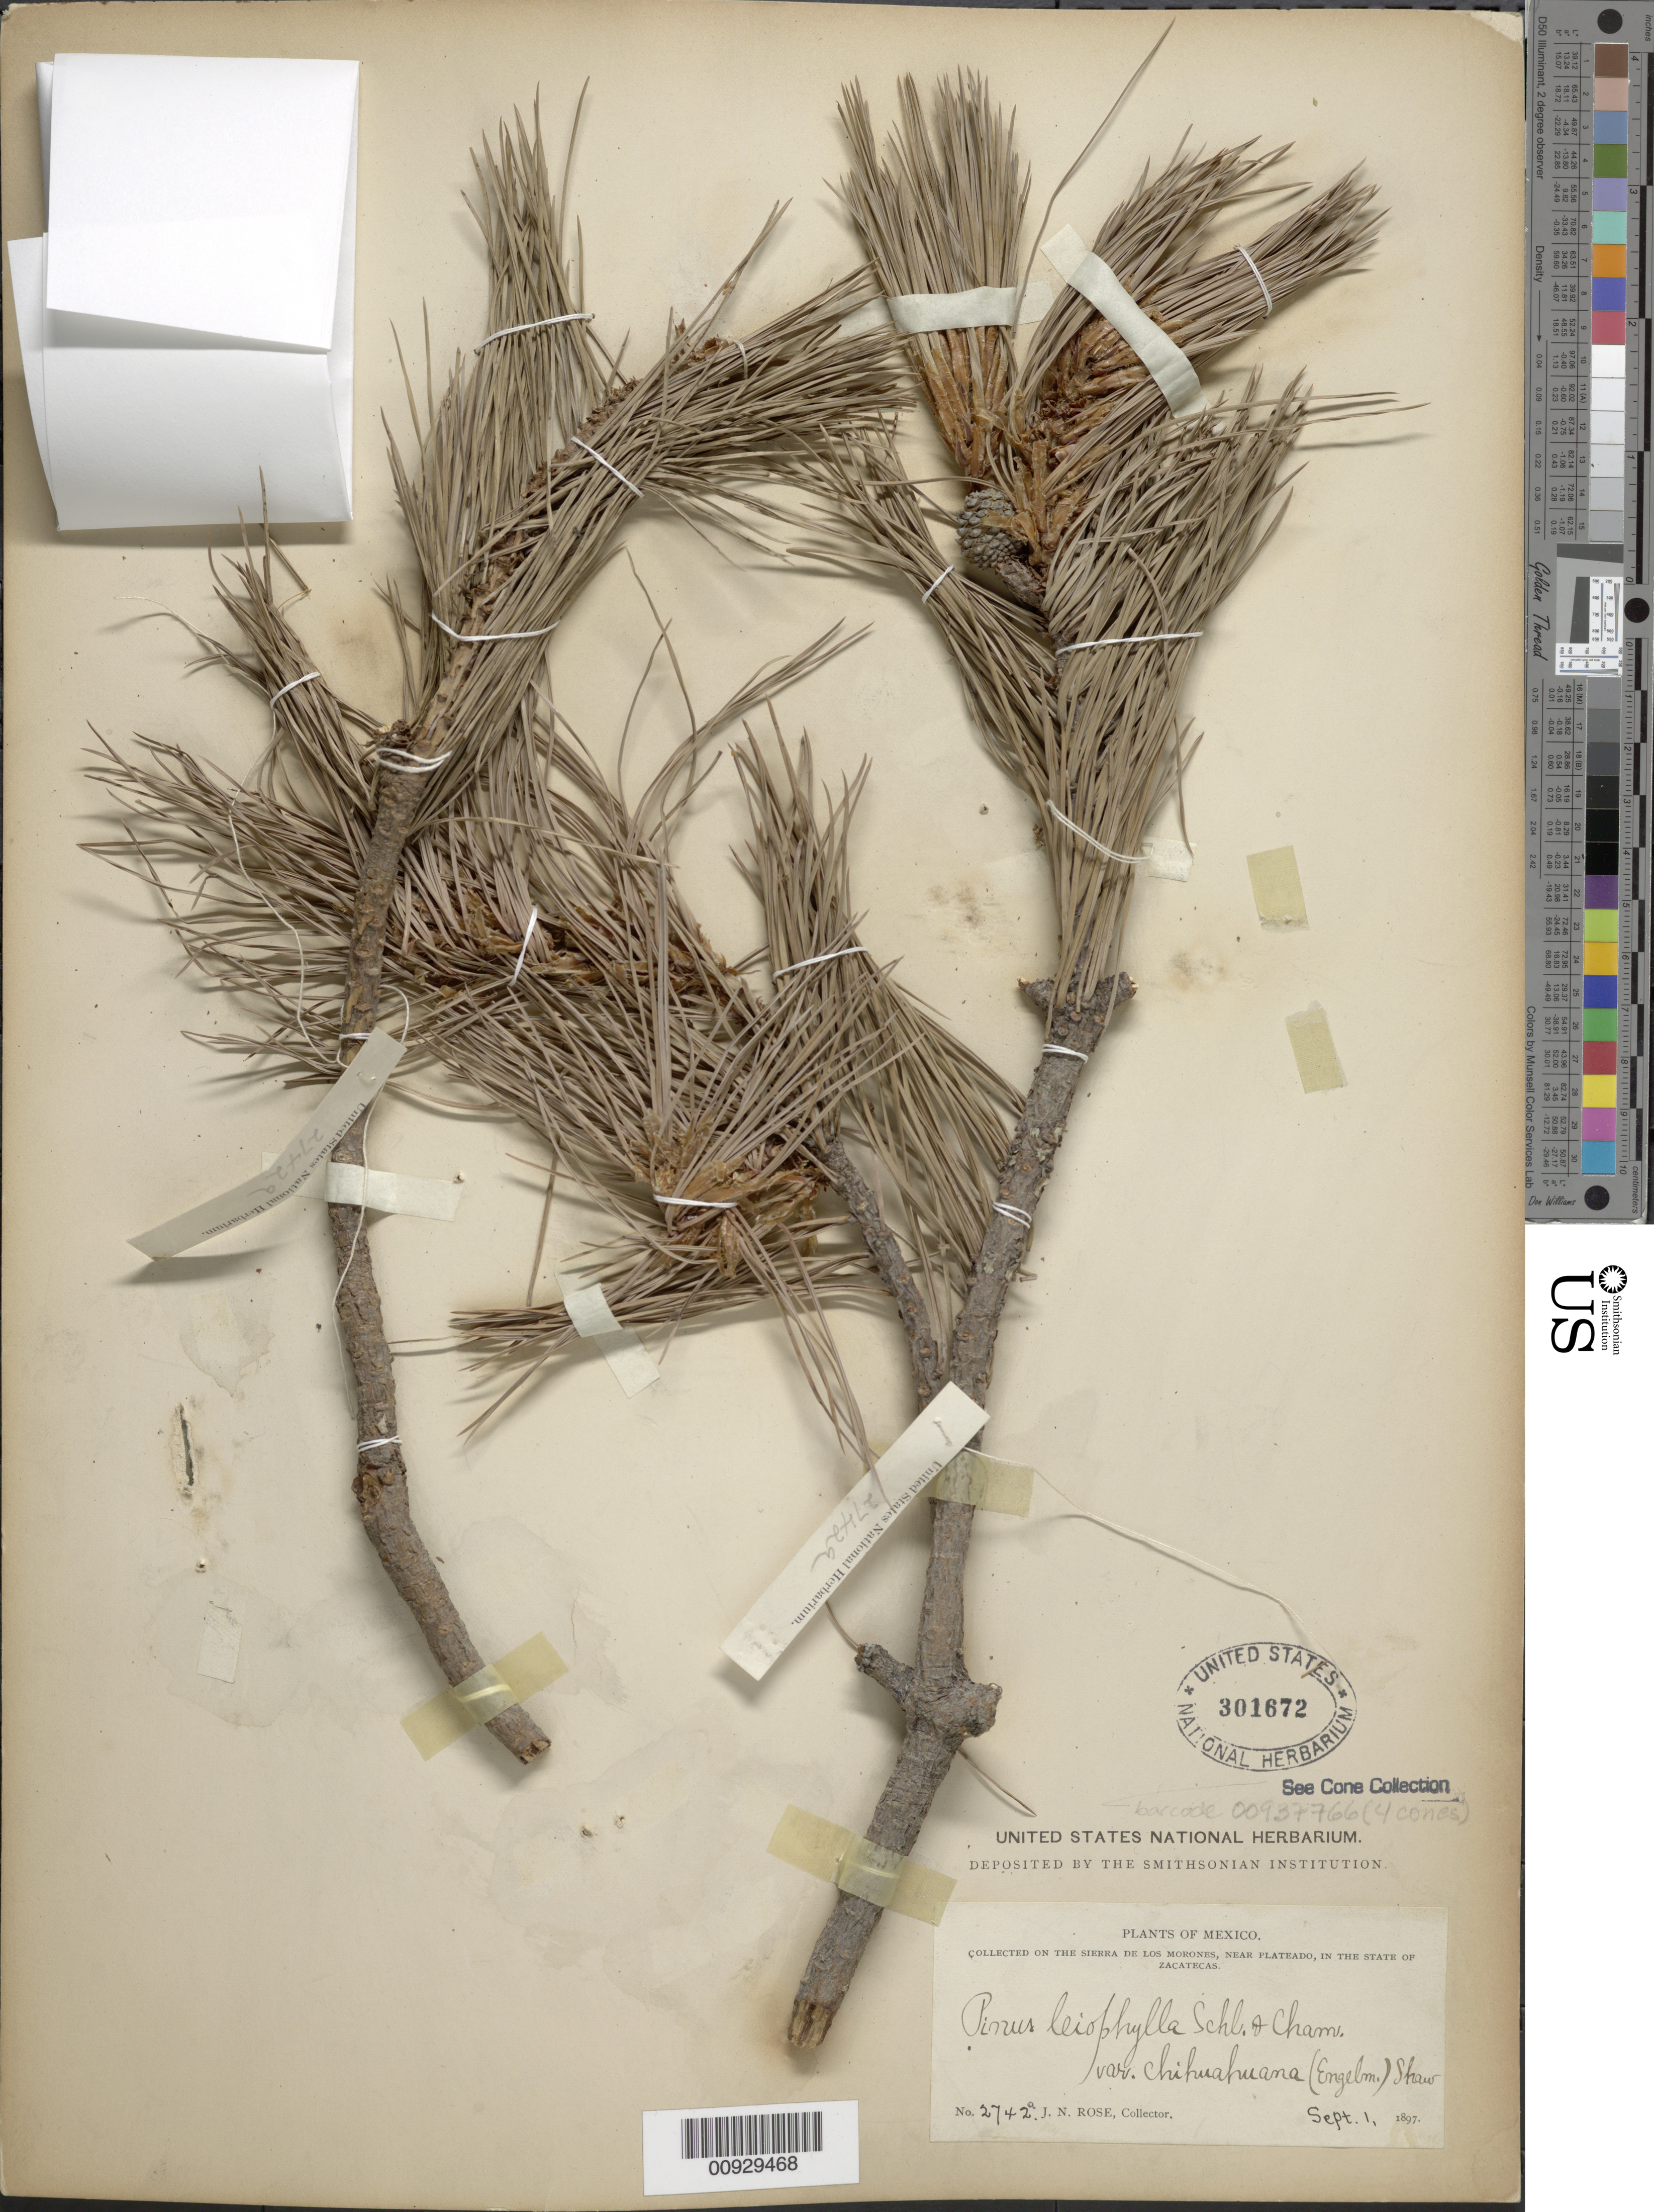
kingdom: Plantae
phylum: Tracheophyta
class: Pinopsida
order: Pinales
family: Pinaceae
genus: Pinus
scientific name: Pinus leiophylla var. chihuahuana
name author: (Engelm.) Shaw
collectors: J. N. Rose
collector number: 2742 a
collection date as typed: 01 Sep 1897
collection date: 1897-09-01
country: Mexico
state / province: Zacatecas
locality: Sierra de los Morones, near Plateado.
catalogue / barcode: US 301672